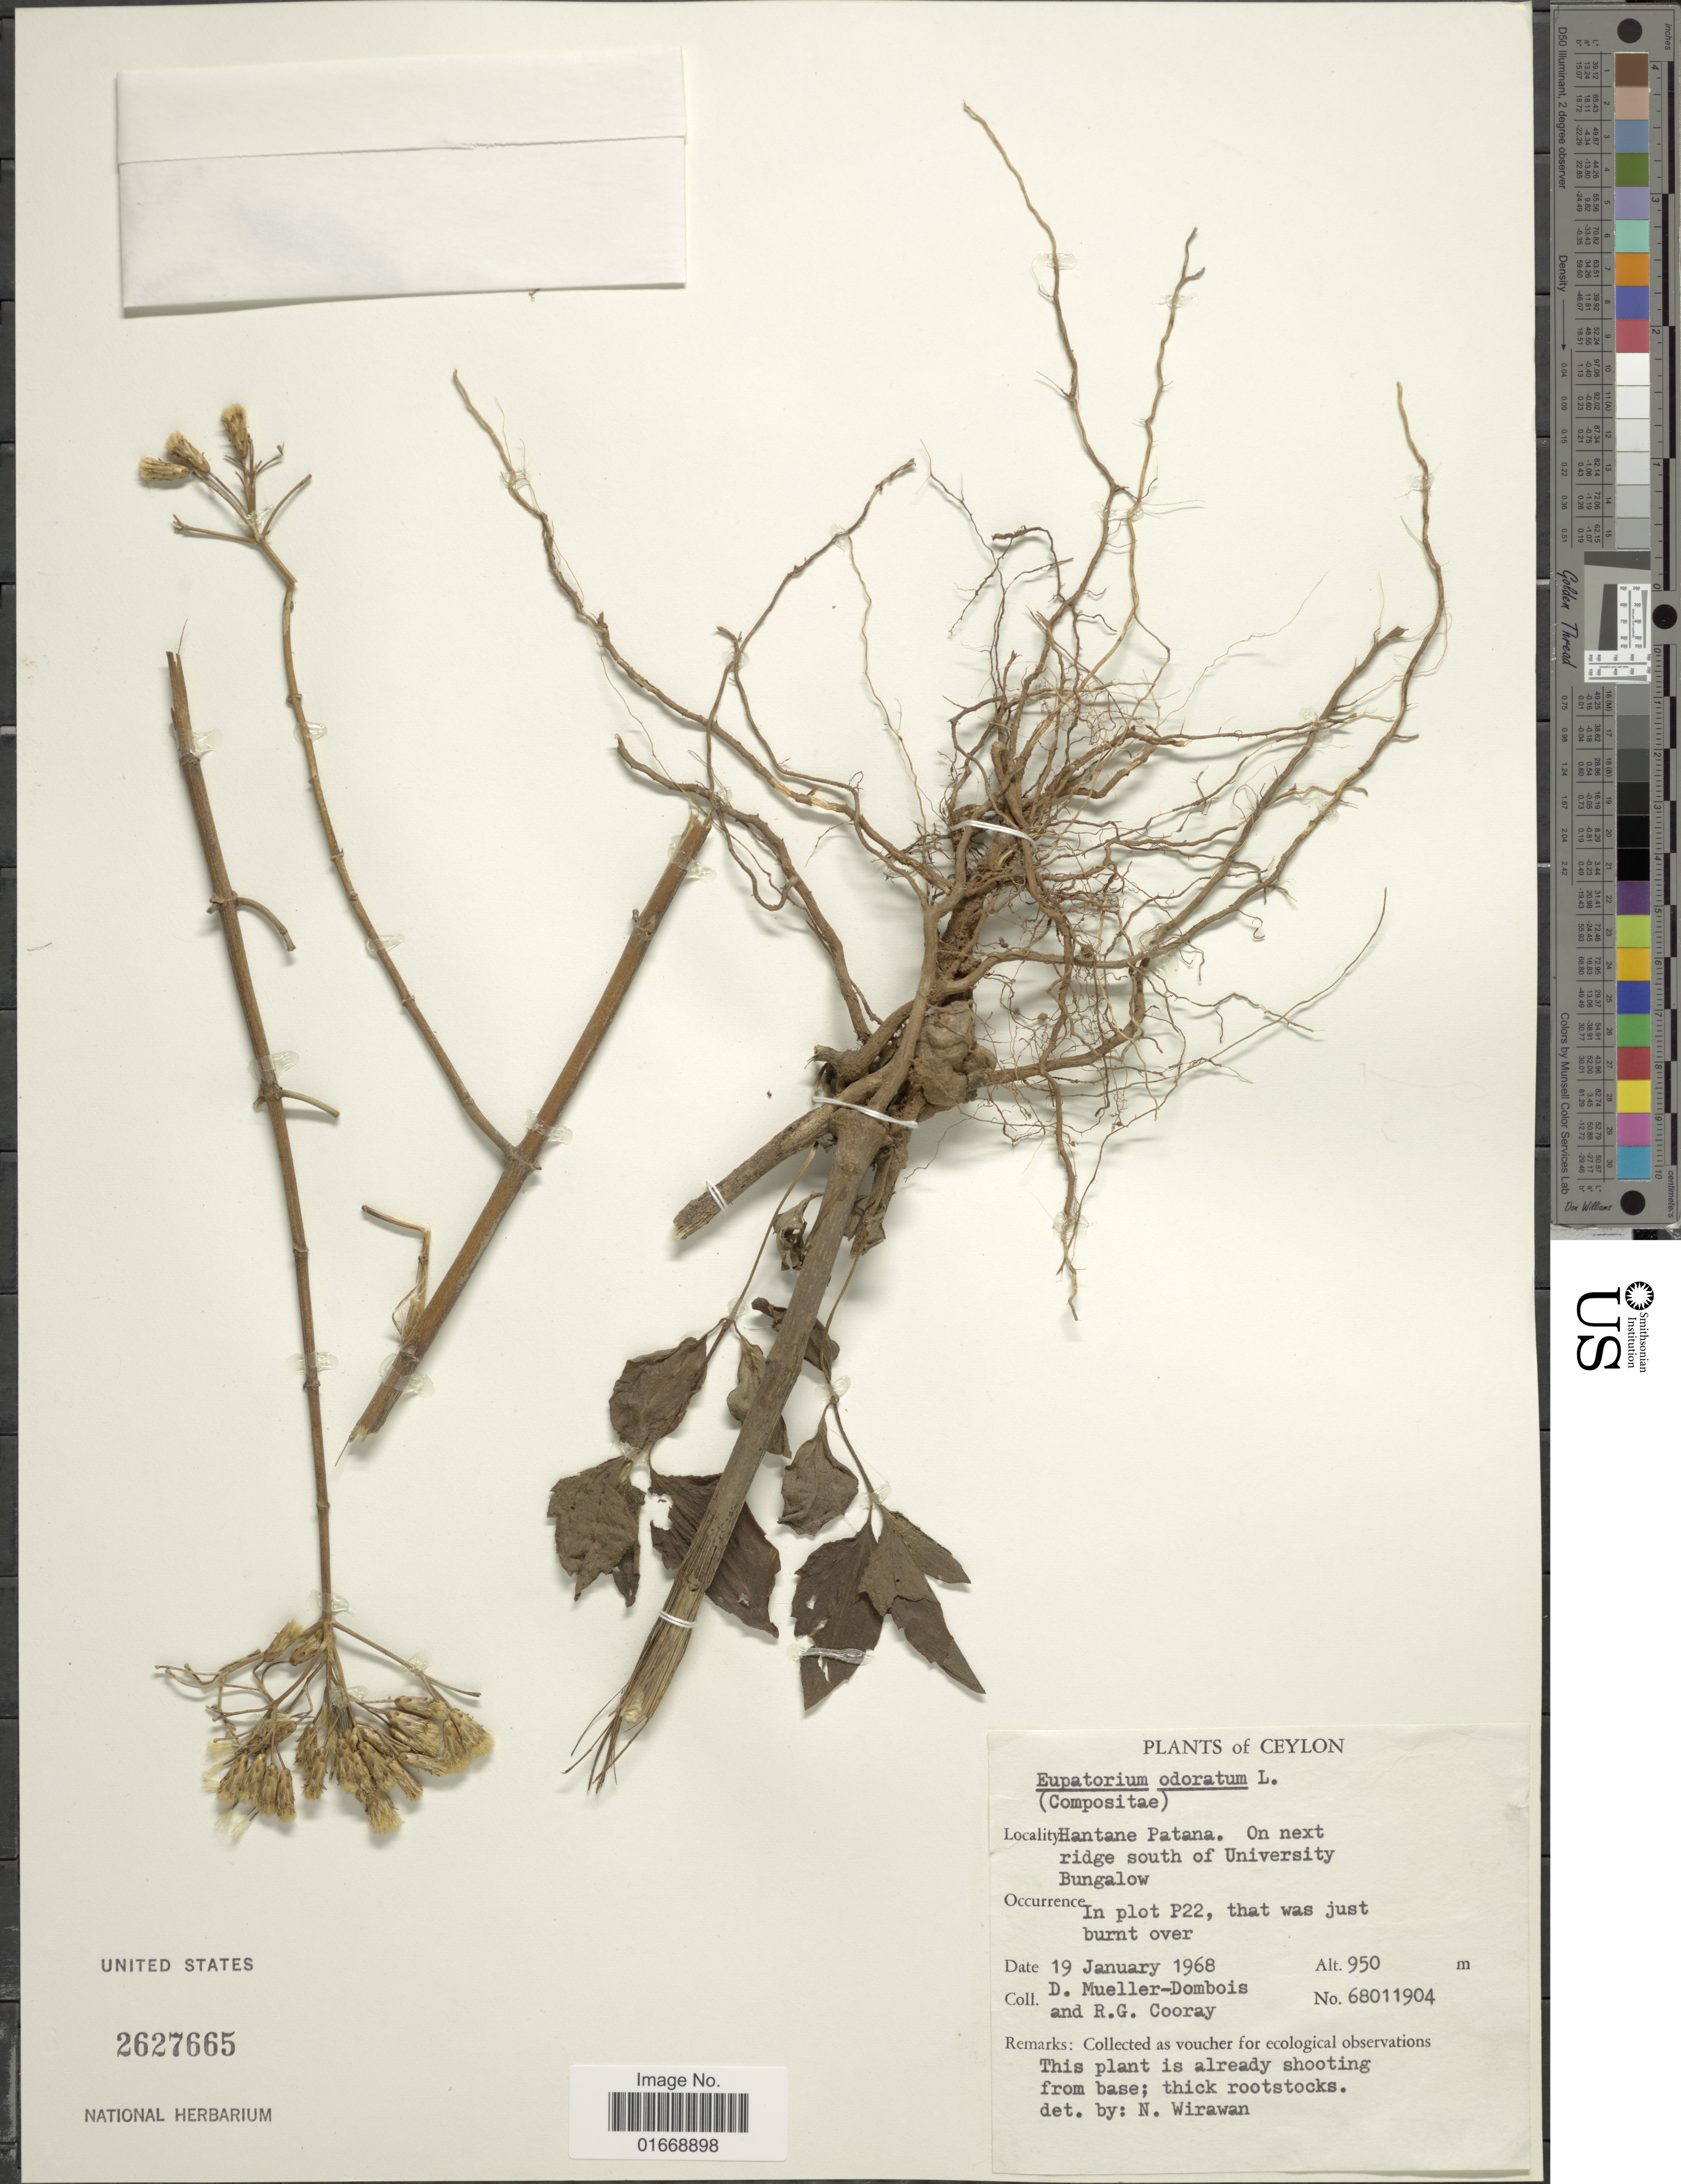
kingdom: Plantae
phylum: Tracheophyta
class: Magnoliopsida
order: Asterales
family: Asteraceae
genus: Chromolaena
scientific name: Chromolaena odorata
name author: (L.) R.M. King & H. Rob.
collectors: D. Mueller-Dombois & R. Cooray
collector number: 68011904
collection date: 1968-01-19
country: Sri Lanka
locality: Ceylon, Hantane Patana, on next ridge south of University Bungalow, im plot P22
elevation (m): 950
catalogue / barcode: US 2627665